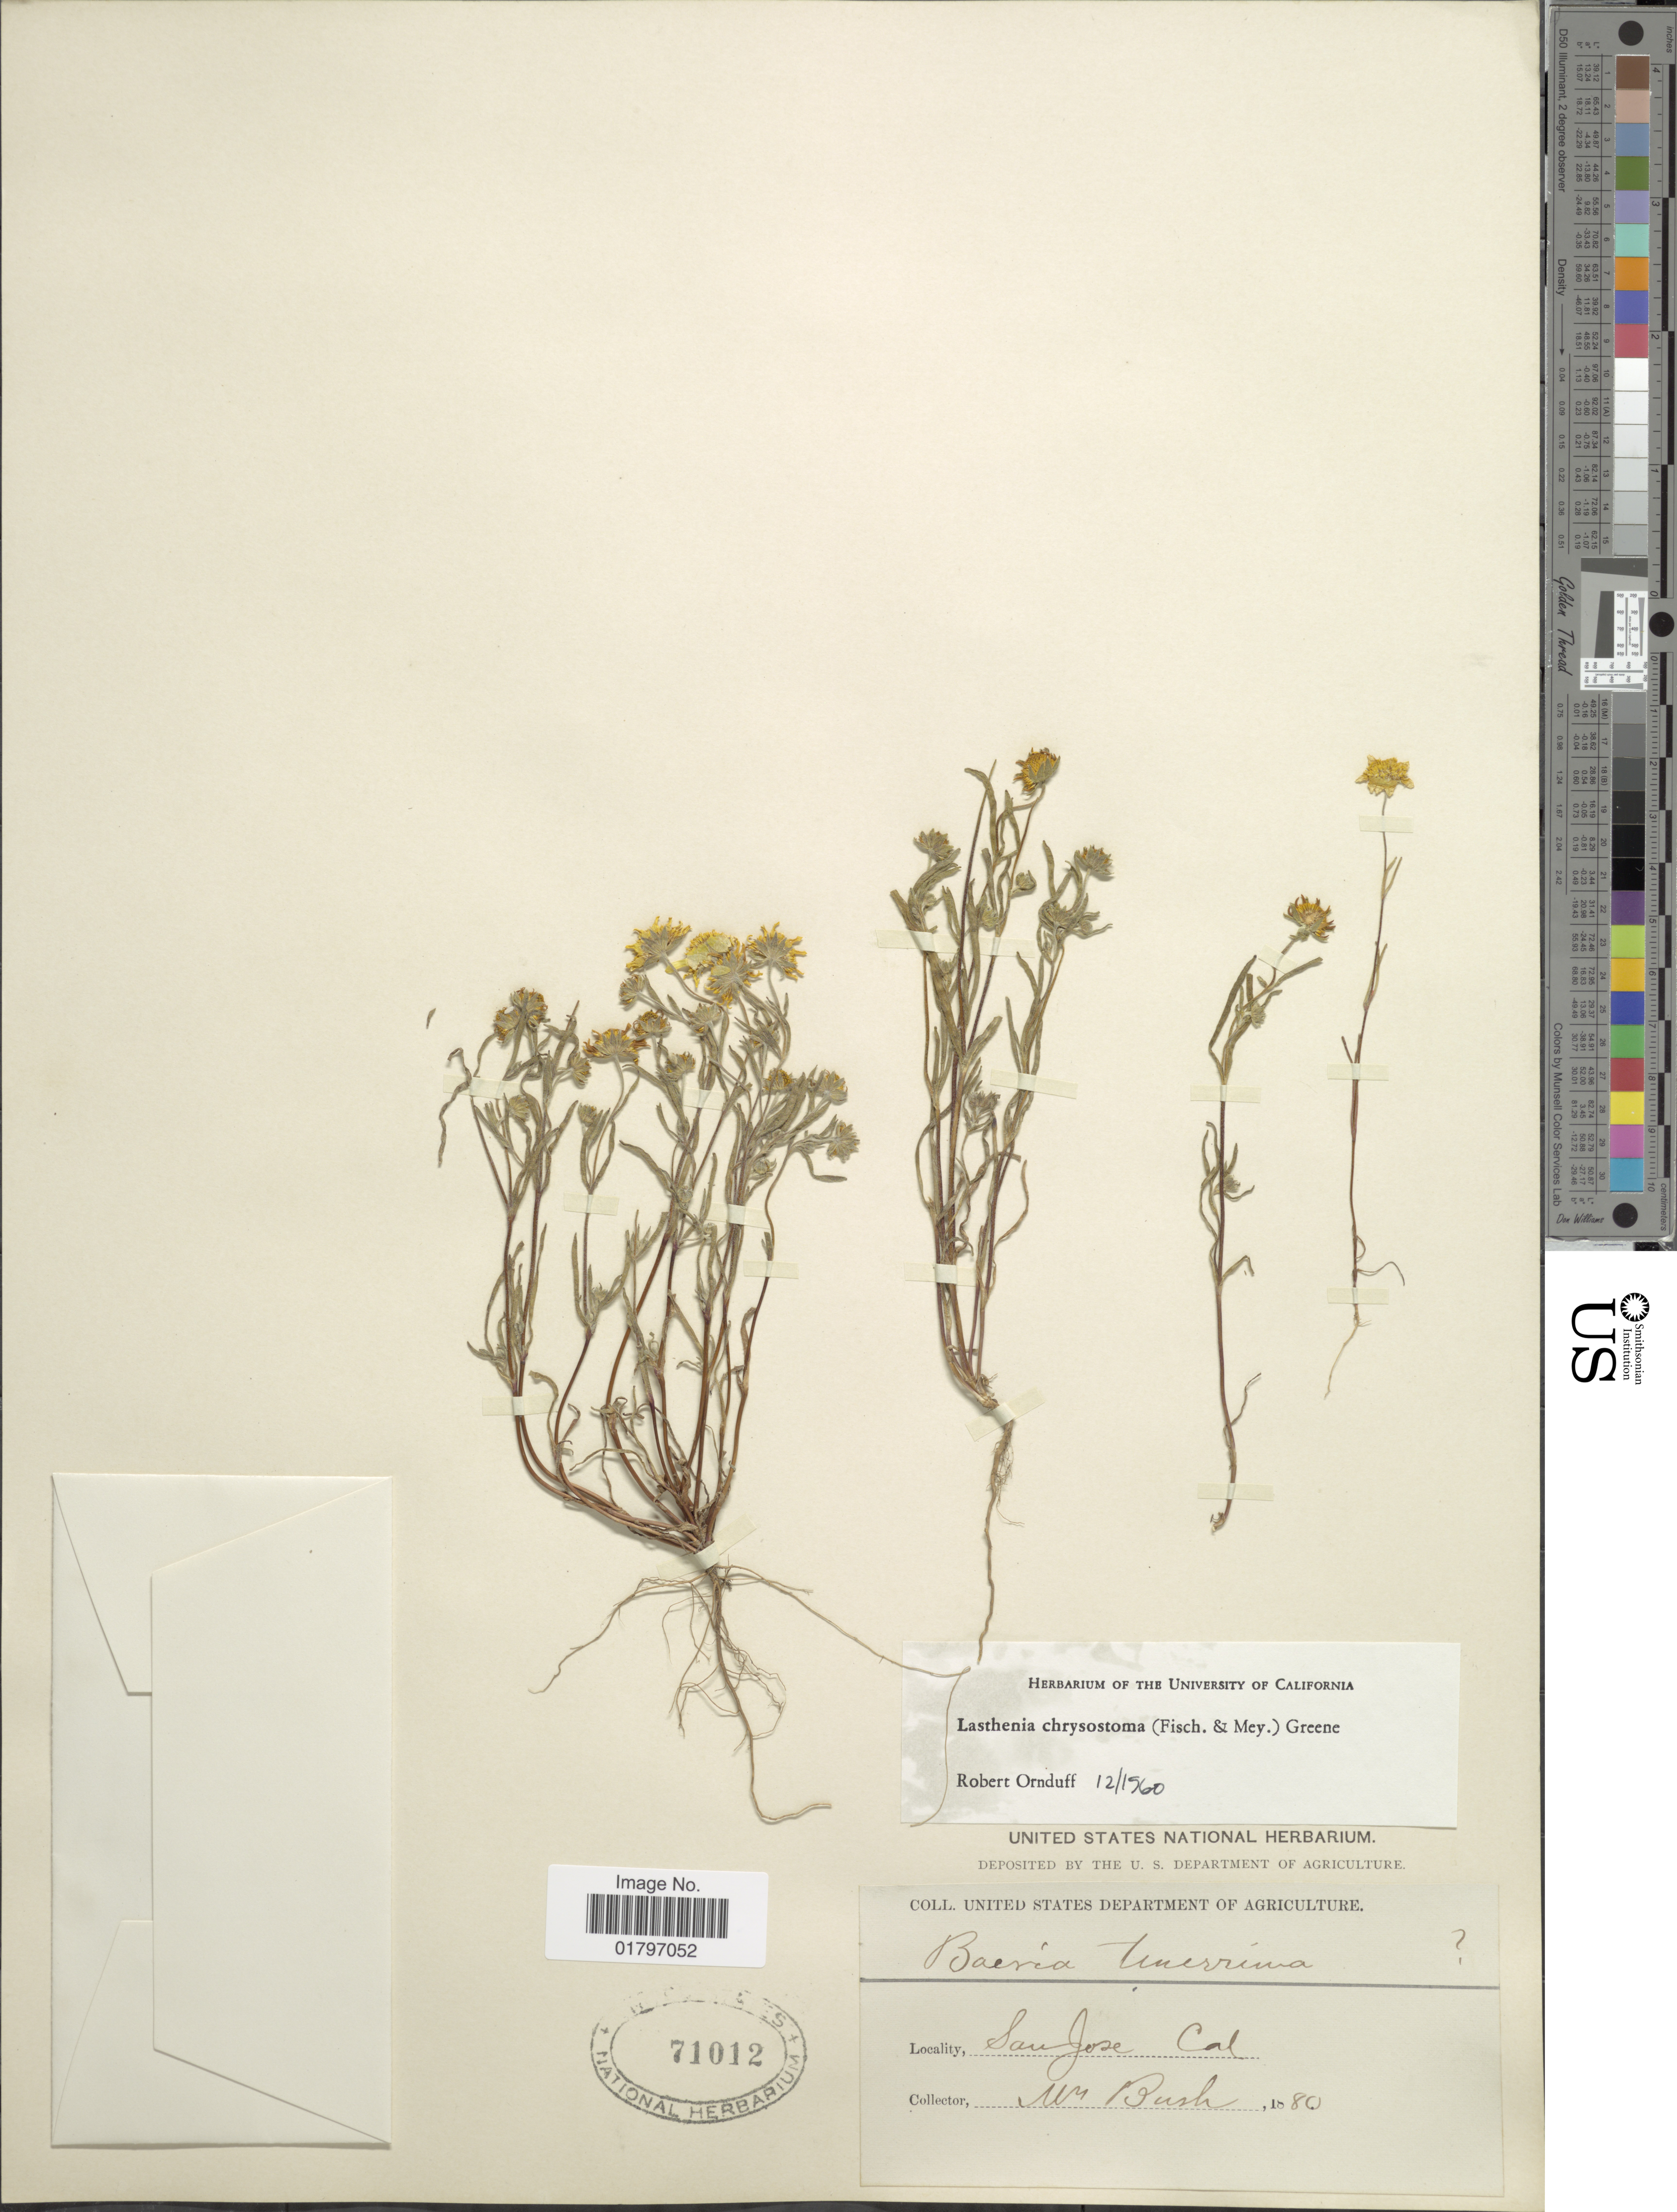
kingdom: Plantae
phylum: Tracheophyta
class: Magnoliopsida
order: Asterales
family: Asteraceae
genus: Lasthenia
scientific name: Lasthenia chrysostoma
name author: (Fisch. & C.A. Mey.) Greene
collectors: W. Bush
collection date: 1880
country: United States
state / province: California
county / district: Santa Clara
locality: San Jose, Cal.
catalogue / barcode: US 71012